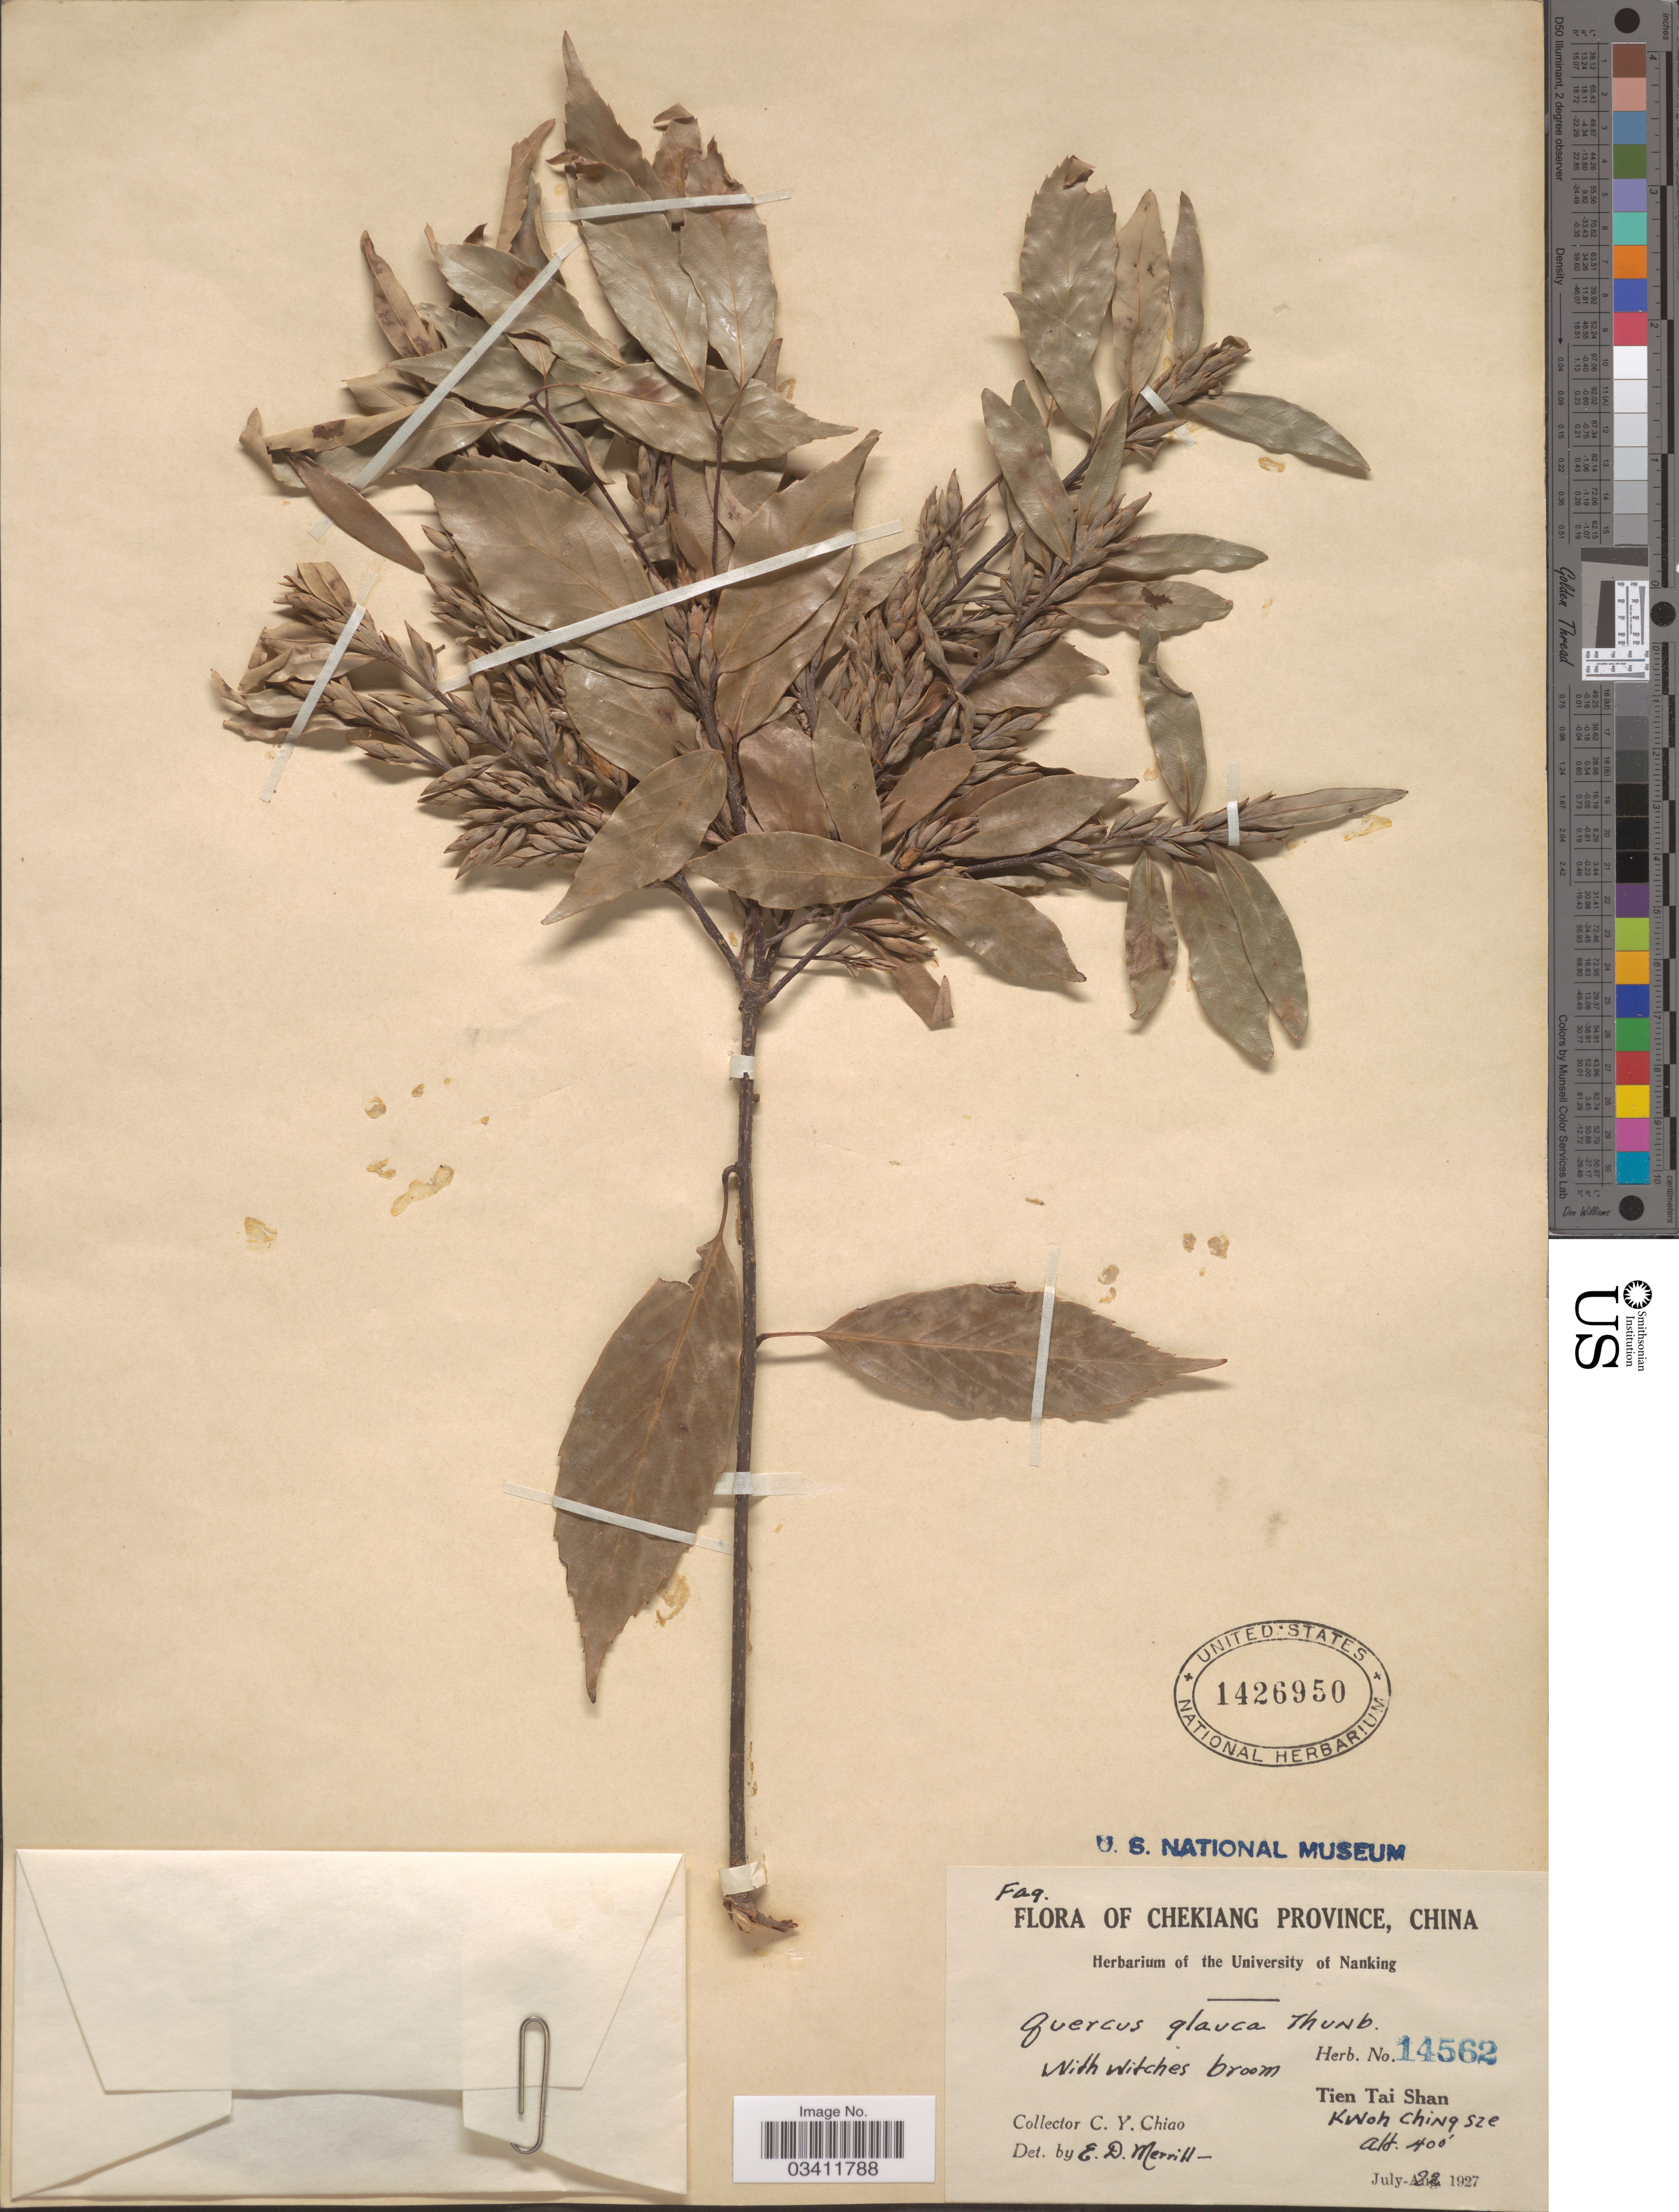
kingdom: Plantae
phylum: Tracheophyta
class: Magnoliopsida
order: Fagales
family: Fagaceae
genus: Quercus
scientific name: Quercus glauca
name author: Thunb.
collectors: C. Y. Chiao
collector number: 14562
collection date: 1927-07-22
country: China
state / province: Zhejiang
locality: Chekiang Province. Tien Tai Shan. Kwoh Ching Sze.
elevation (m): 122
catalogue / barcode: US 1426950